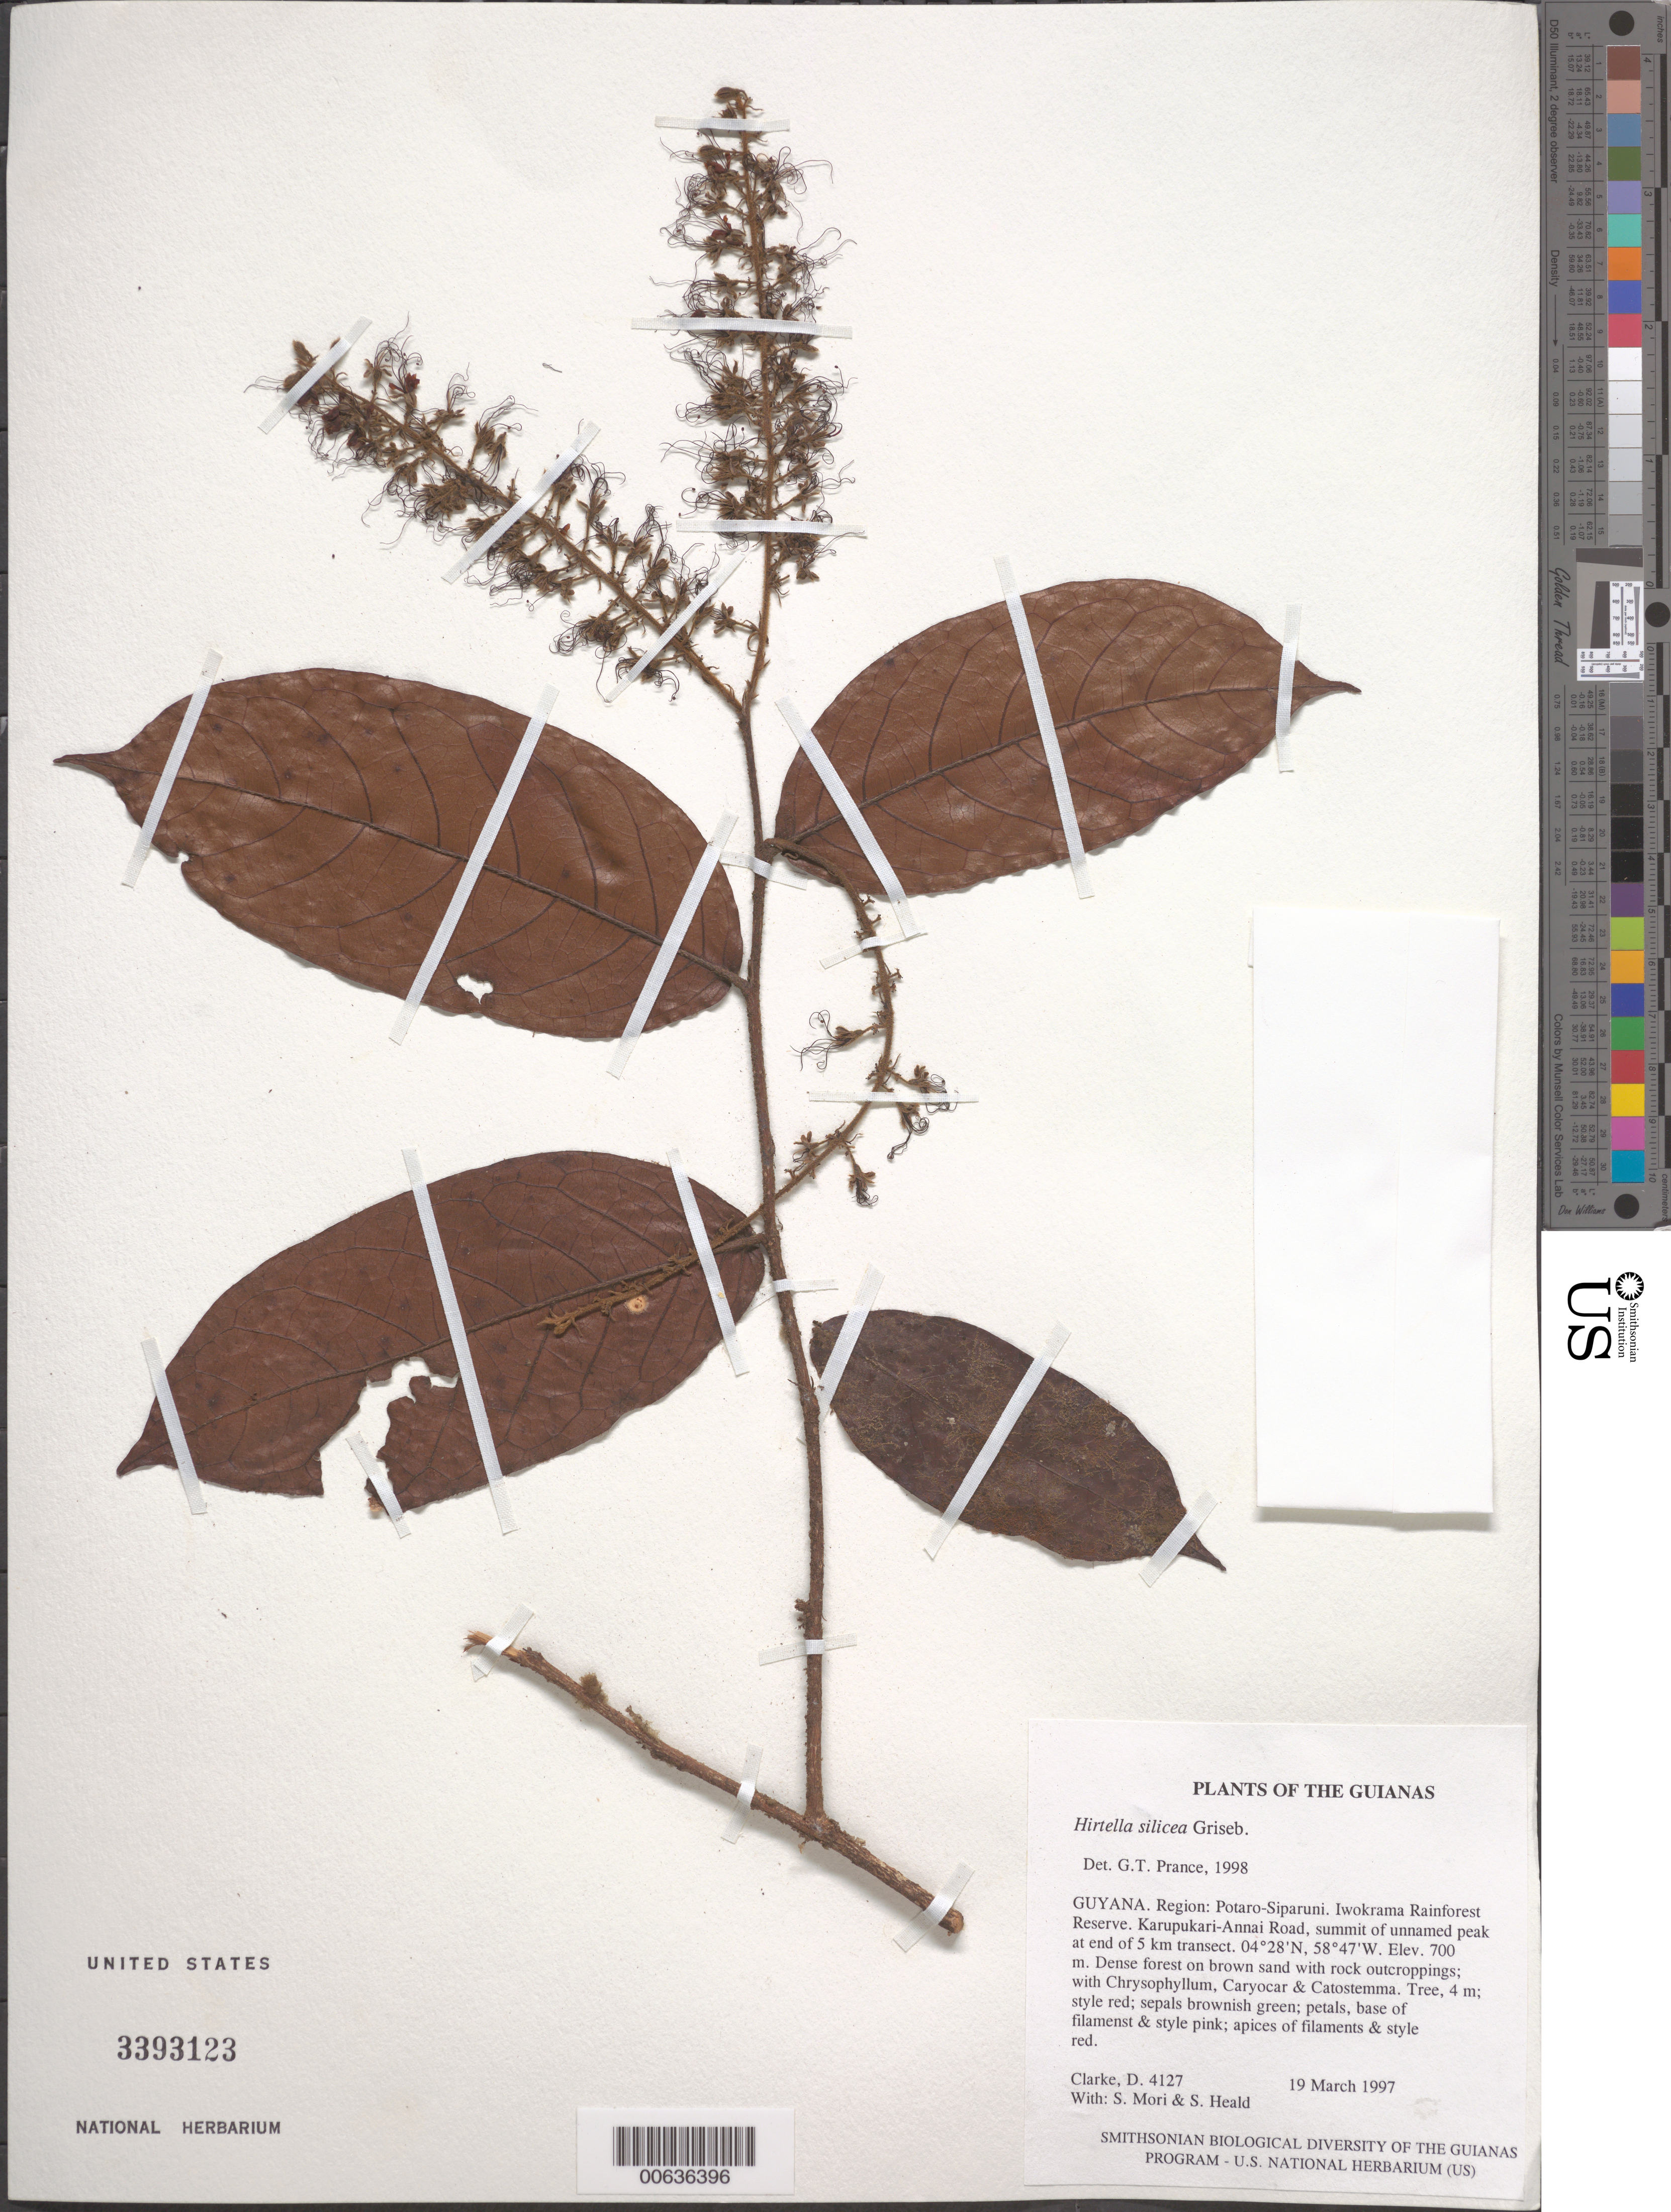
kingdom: Plantae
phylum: Tracheophyta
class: Magnoliopsida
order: Malpighiales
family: Chrysobalanaceae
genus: Hirtella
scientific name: Hirtella silicea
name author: Griseb.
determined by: Prance, G. T.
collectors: H. D. Clarke, S. Mori & S. Heald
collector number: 4127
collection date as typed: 19 March 1997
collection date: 1997-03-19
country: Guyana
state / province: Potaro-Siparuni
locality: Iwokrama Rainforest Reserve. Karupukari-Annai Road, summit of unnamed peak at end of 5 km transect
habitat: Dense forest on brown sand with rock outcroppings; with Chrysophyllum, Caryocar & Catostemma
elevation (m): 700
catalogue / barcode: US 3393123